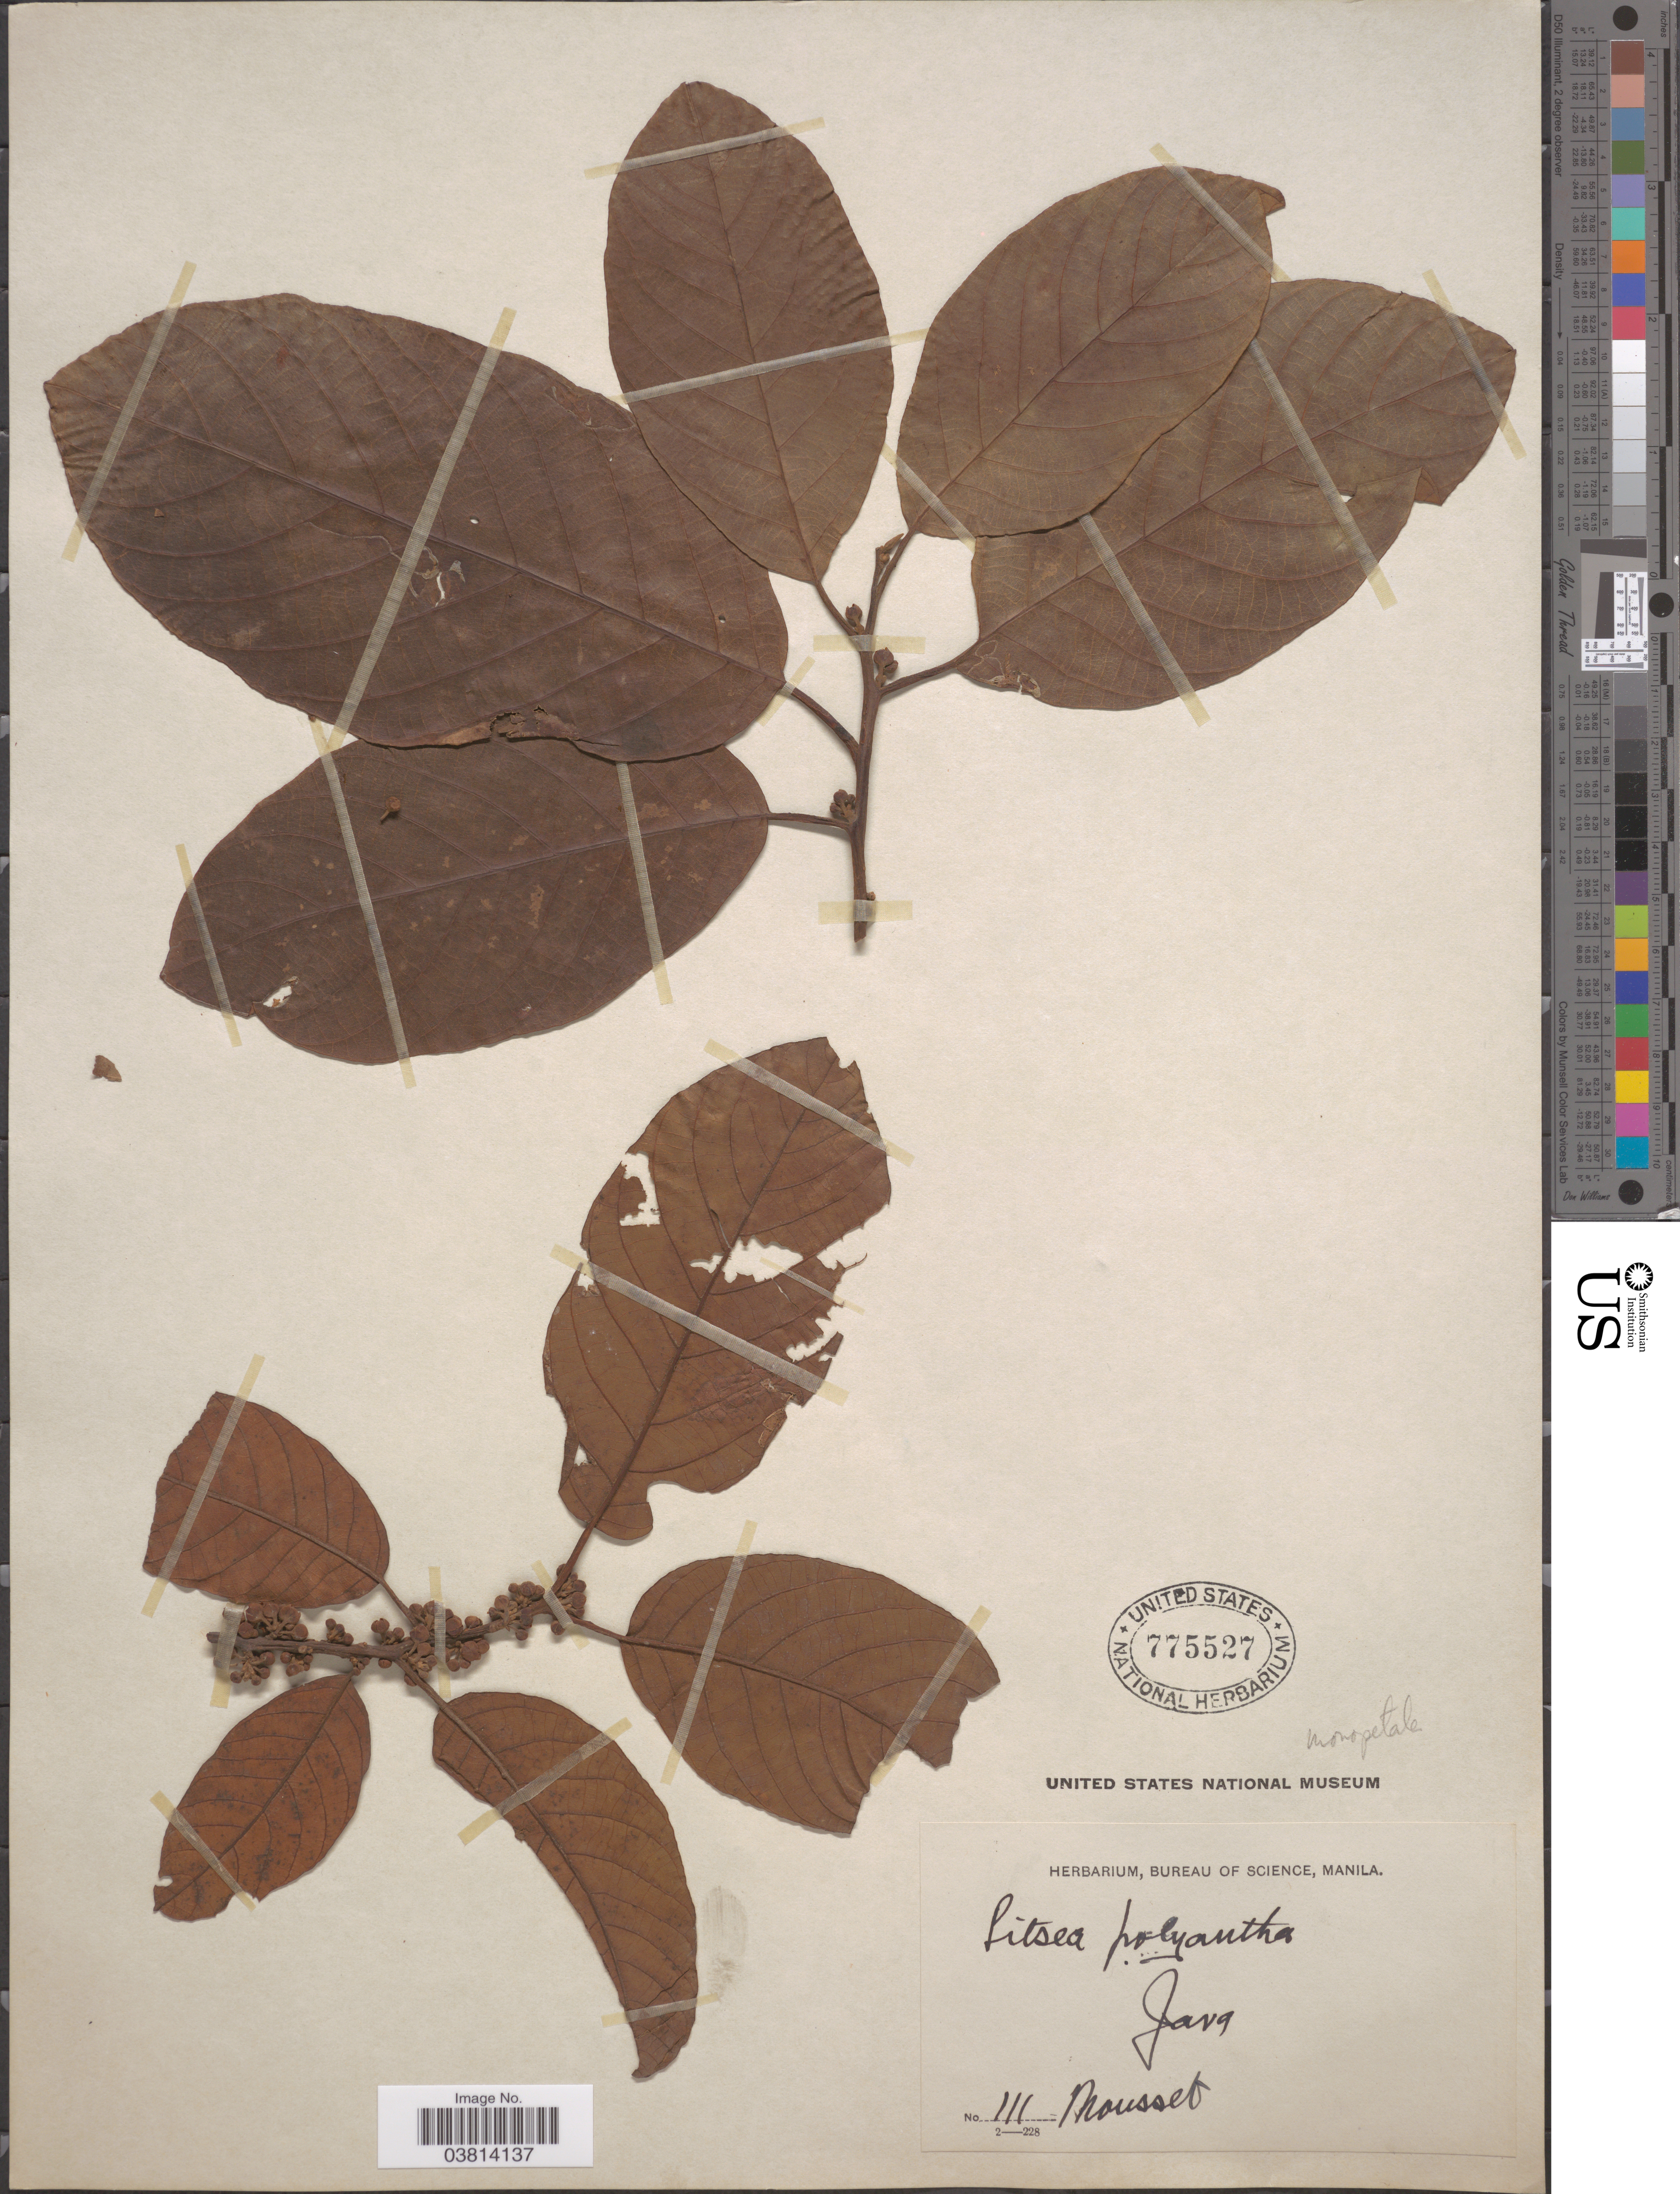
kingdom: Plantae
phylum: Tracheophyta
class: Magnoliopsida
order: Laurales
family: Lauraceae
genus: Litsea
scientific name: Litsea monopetala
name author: (Roxb.) Pers.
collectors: Mousset, --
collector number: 111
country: Indonesia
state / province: Java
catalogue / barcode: US 775527